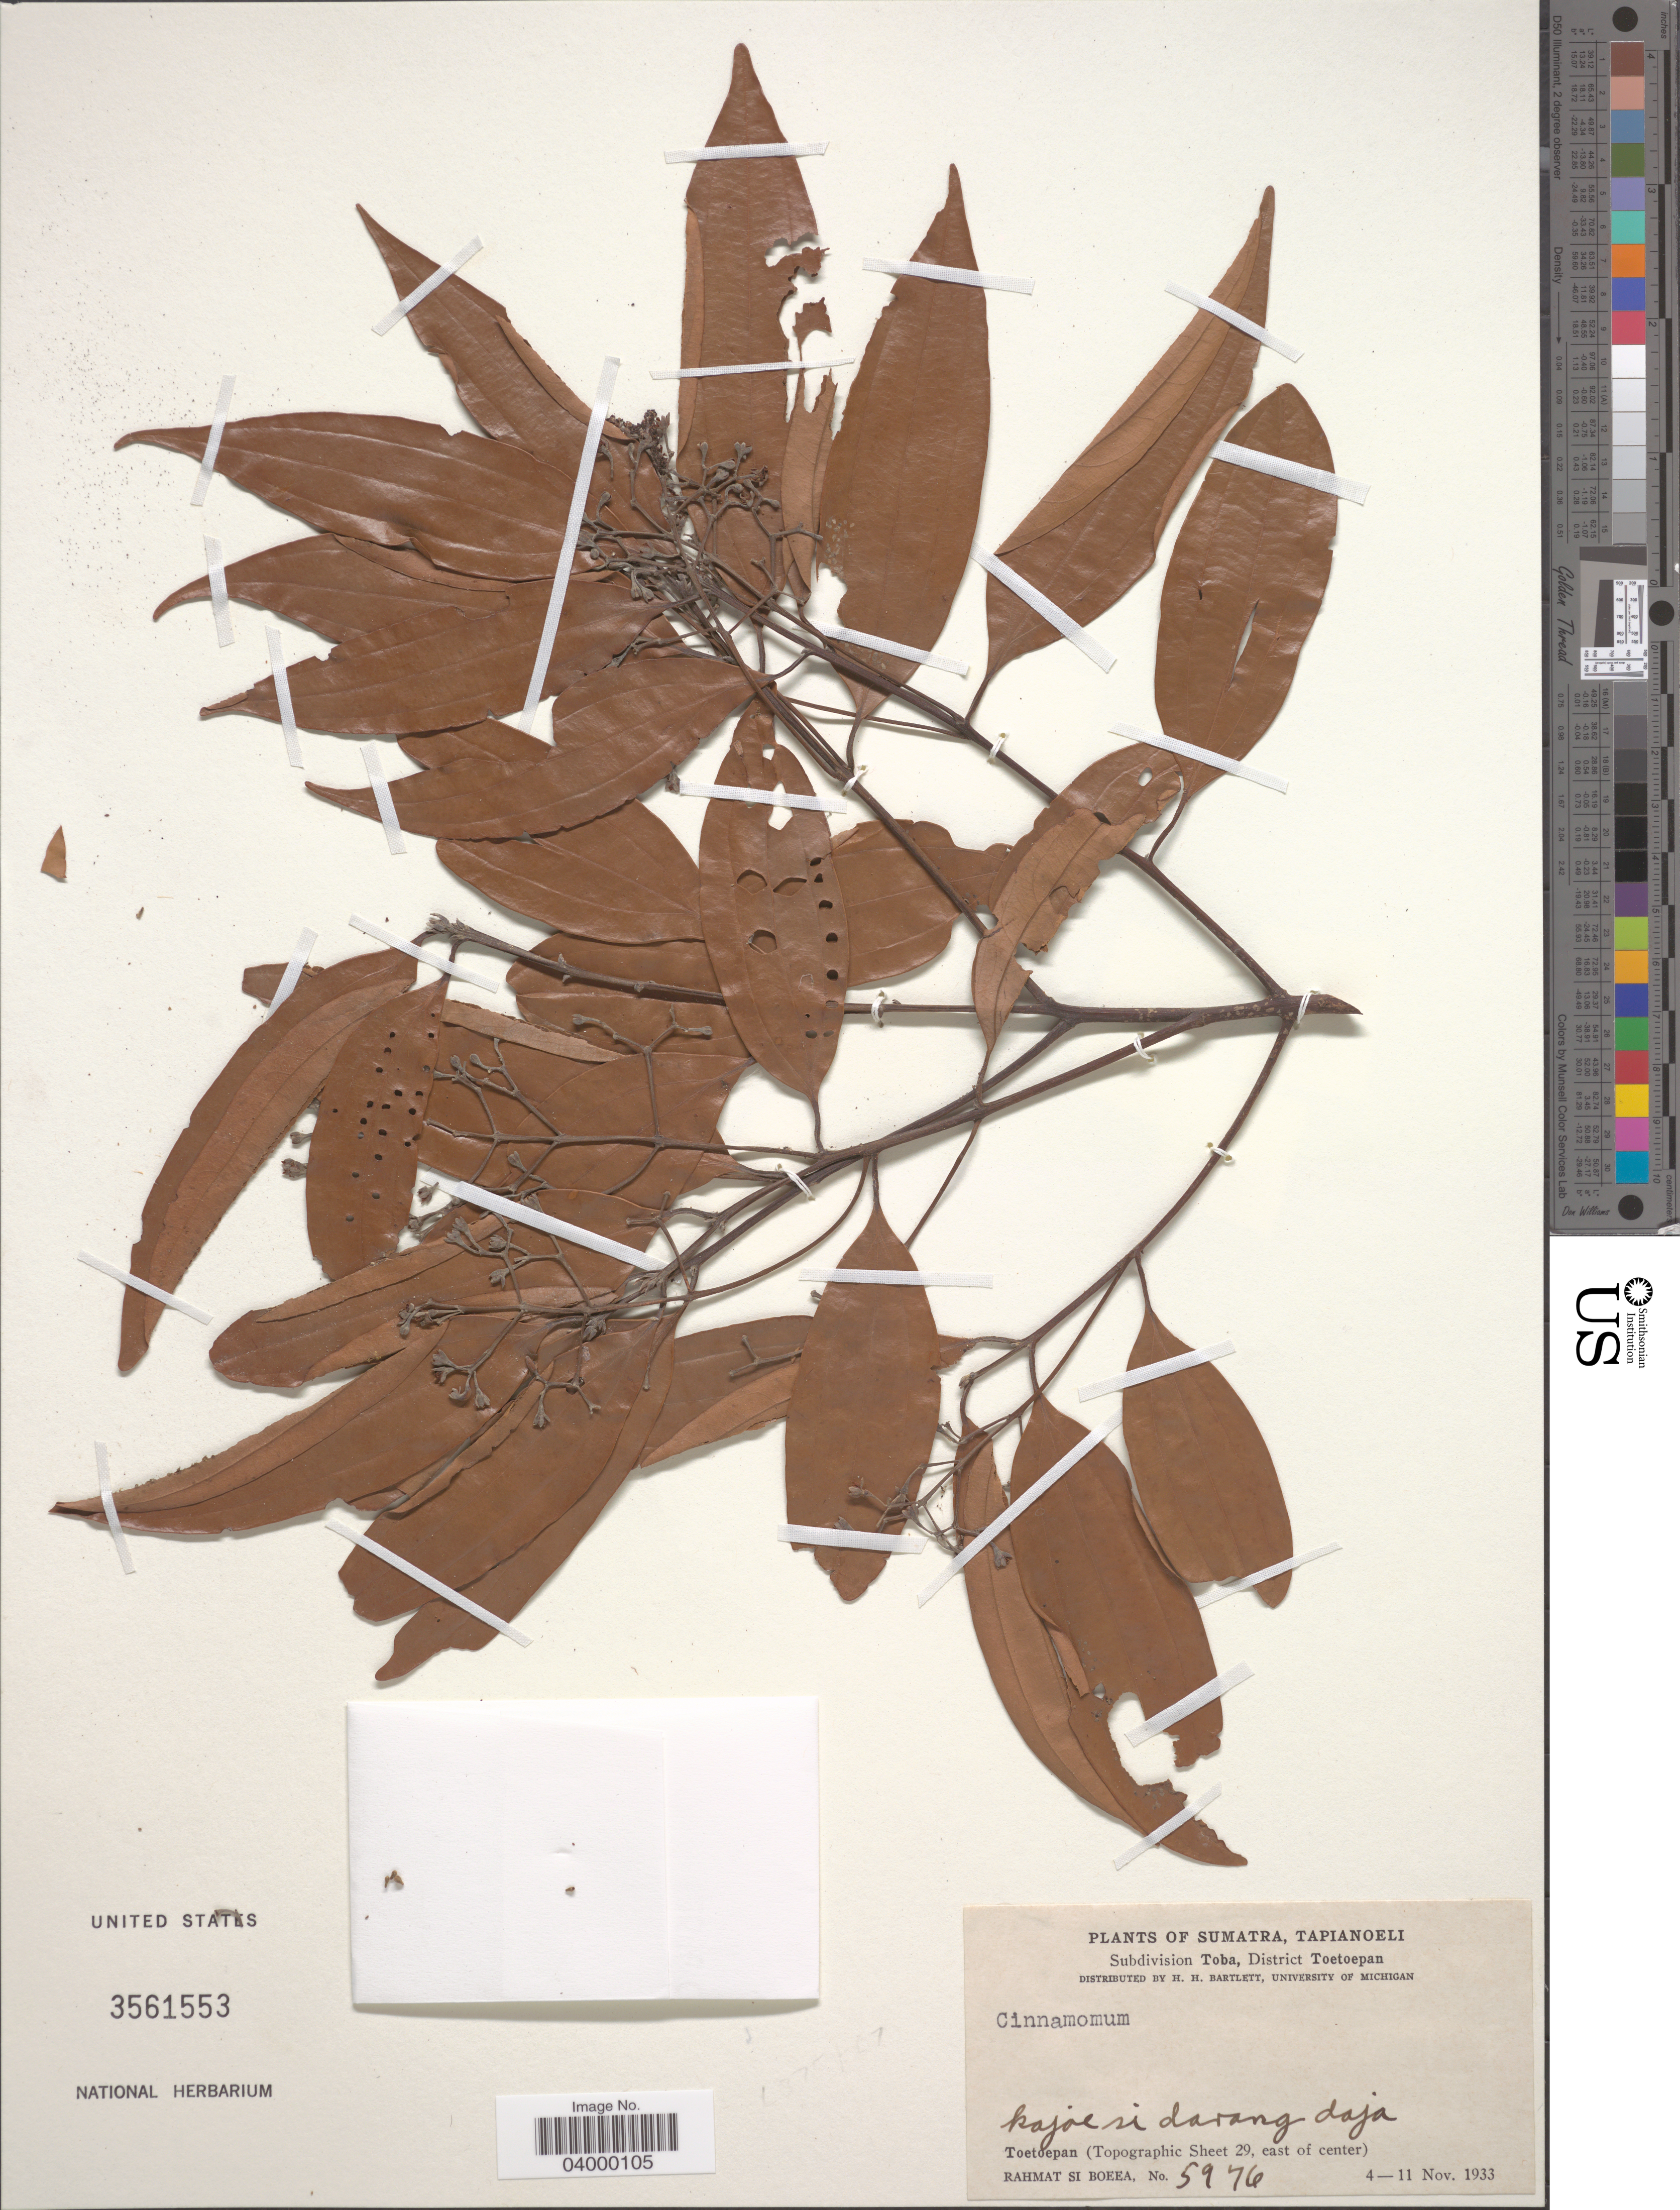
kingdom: Plantae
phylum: Tracheophyta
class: Magnoliopsida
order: Laurales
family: Lauraceae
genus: Cinnamomum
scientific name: Cinnamomum sp.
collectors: Rahmat Si Boeea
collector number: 5976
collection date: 1933-11-04/1933-11-11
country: Indonesia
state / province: Sumatra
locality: Tapianoeli. Subdivision Toba, District Toetoepan. Toetoepan (Topographic Sheet 29, east of center).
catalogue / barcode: US 3561553